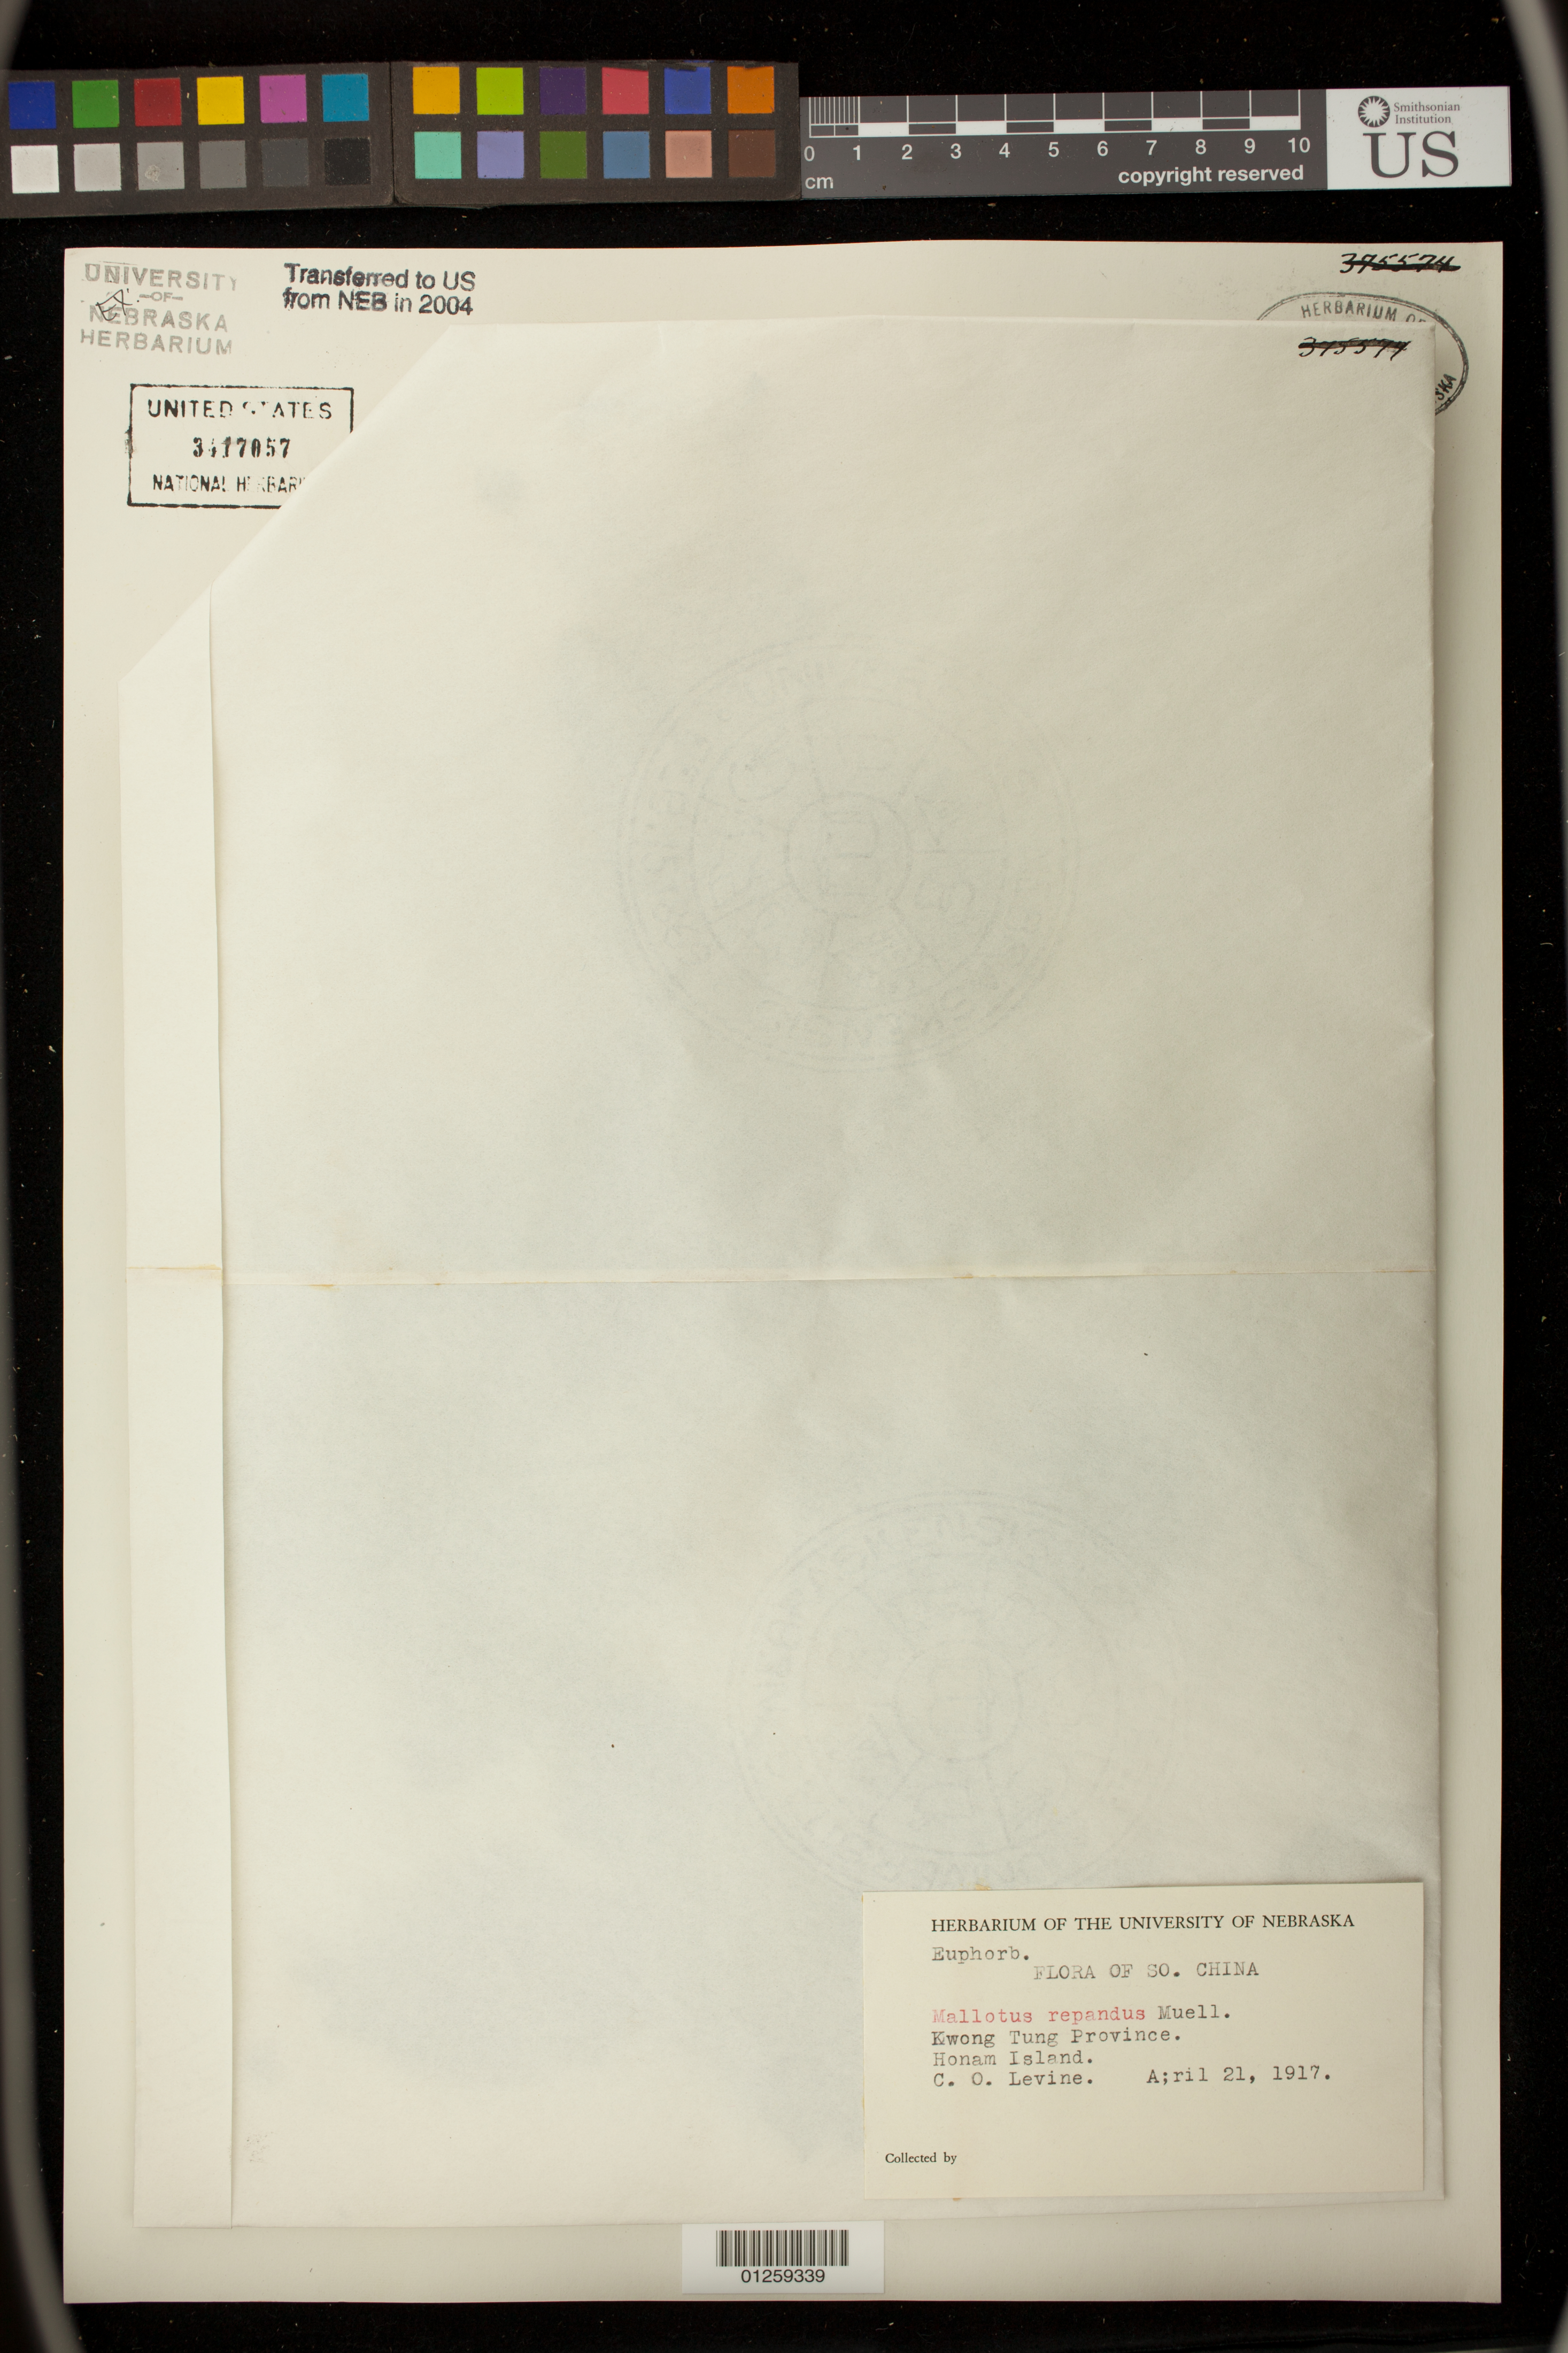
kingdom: Plantae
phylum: Tracheophyta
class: Magnoliopsida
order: Malpighiales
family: Euphorbiaceae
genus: Mallotus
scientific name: Mallotus repandus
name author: (Rottler) Müll. Arg.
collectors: C. O. Levine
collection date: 1917-04-21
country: China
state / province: Guangdong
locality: Honam Island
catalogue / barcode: US 3417057